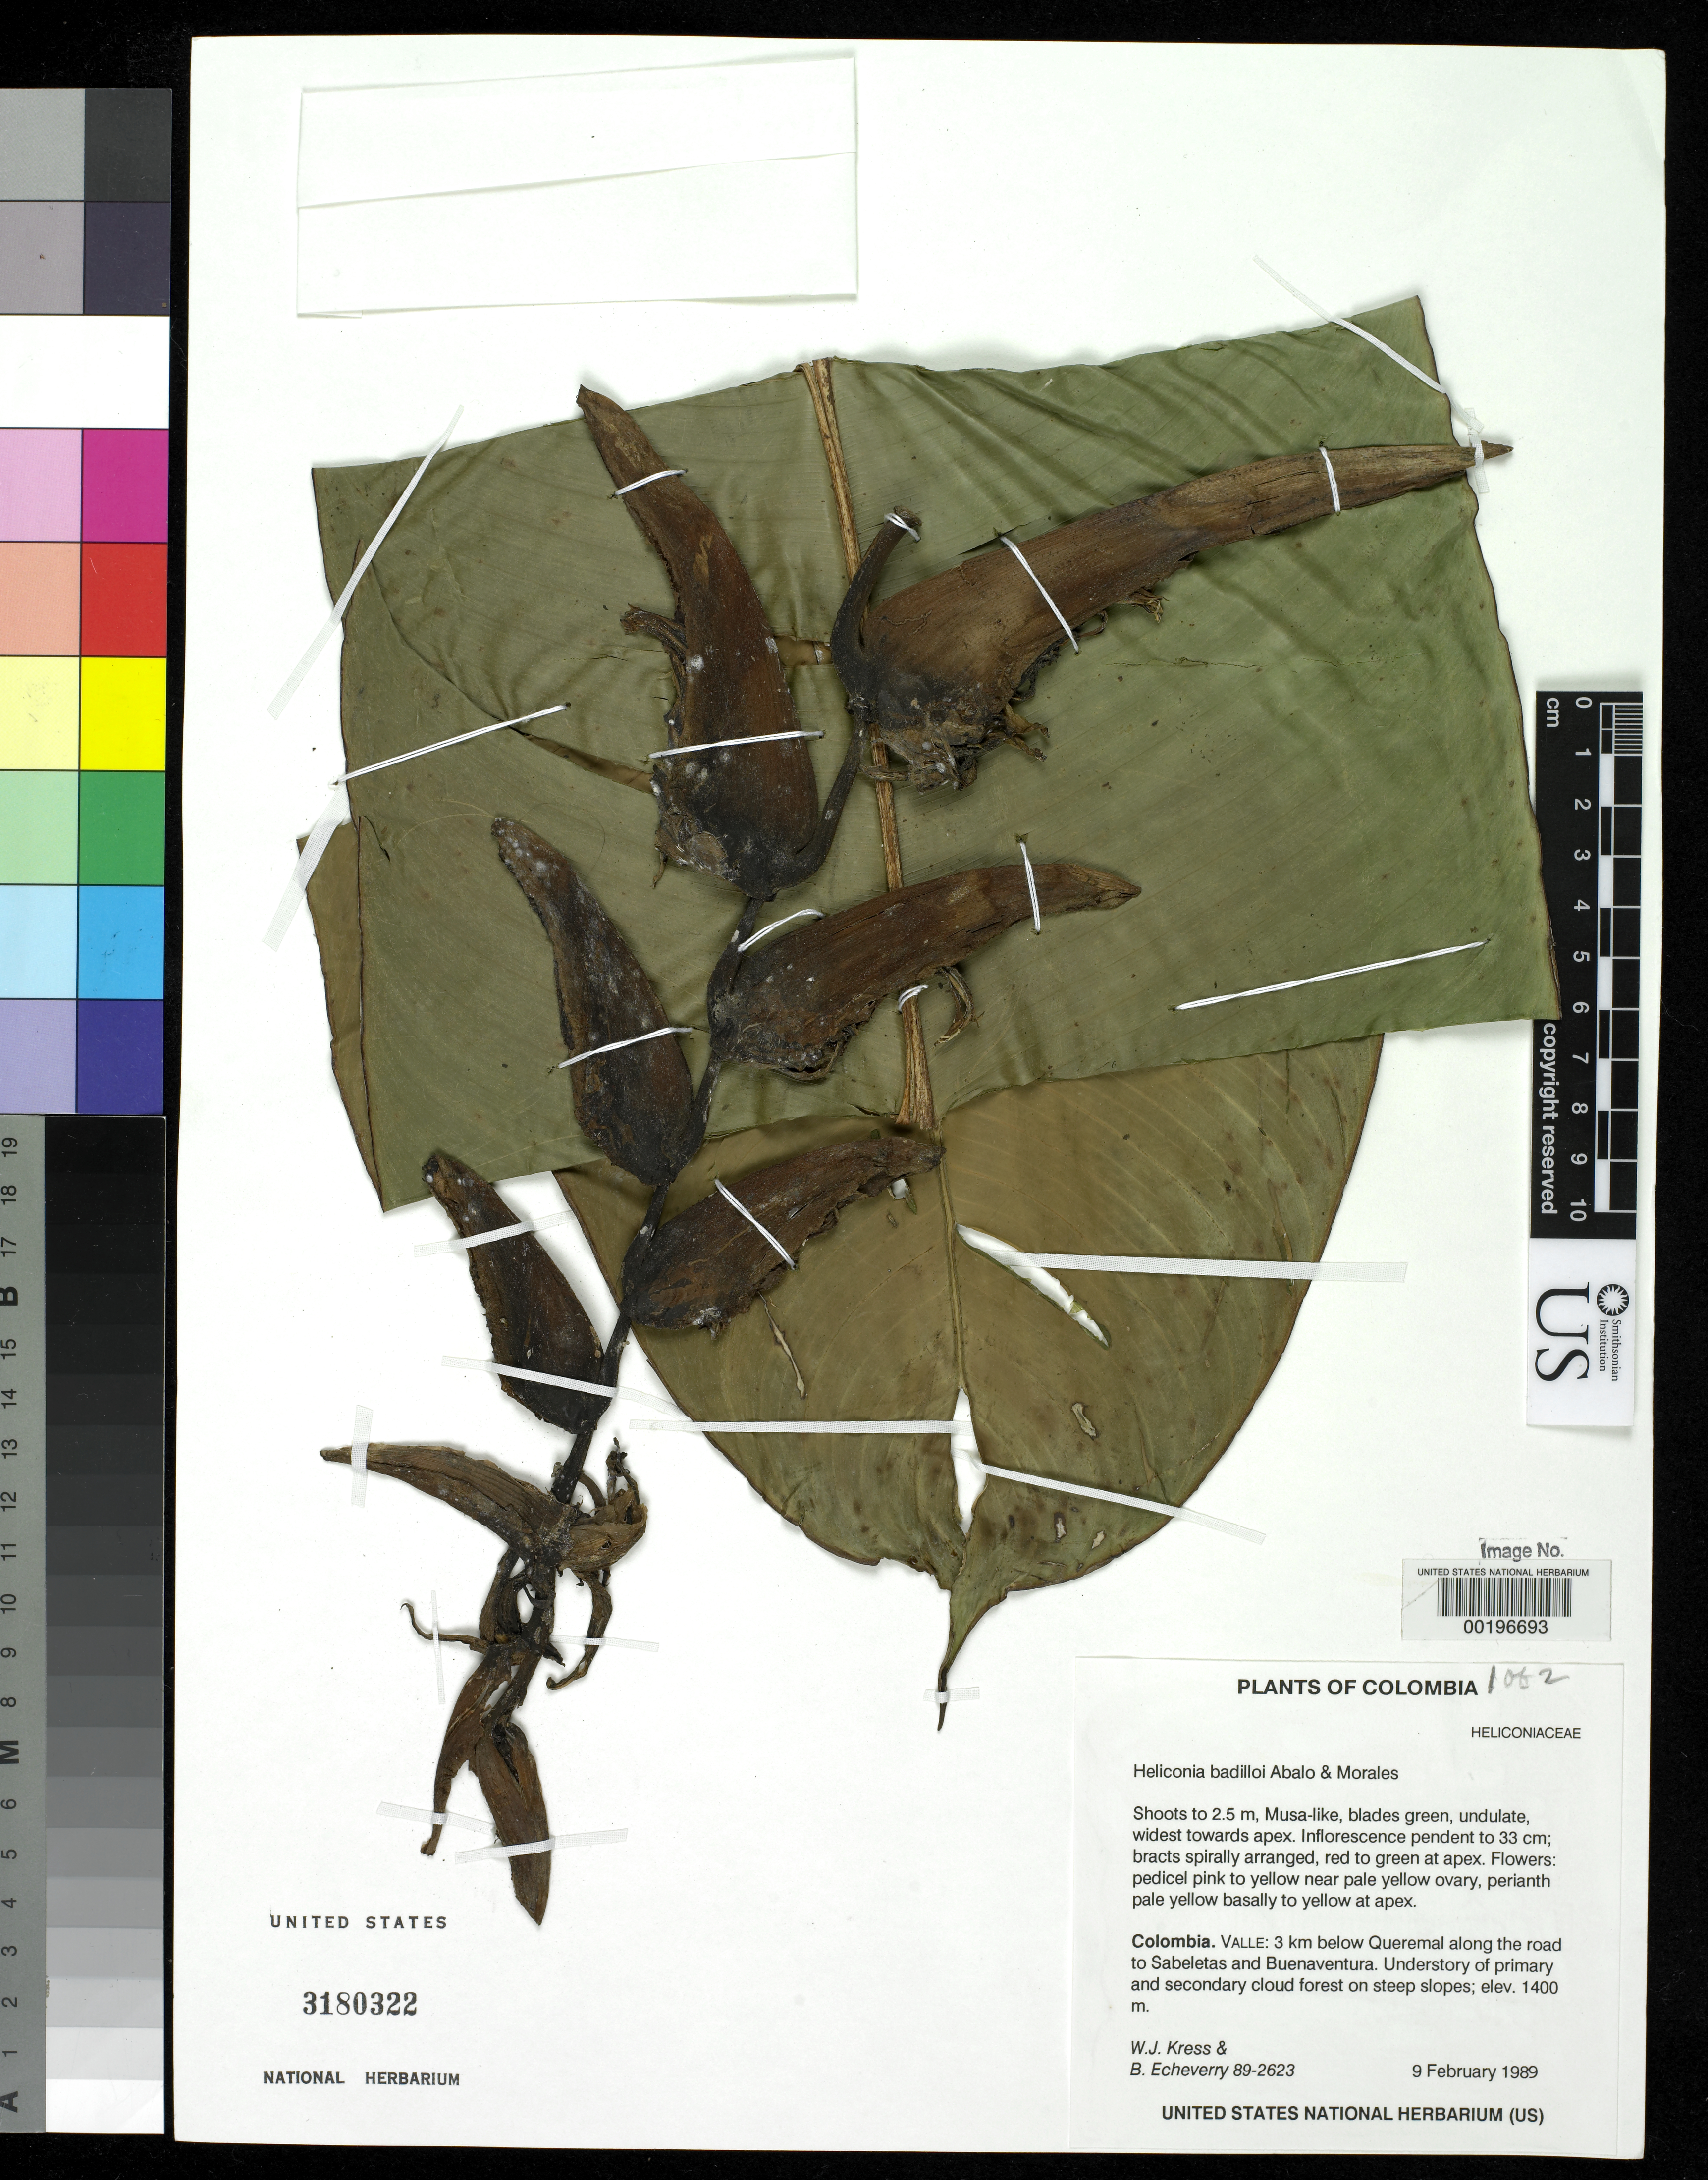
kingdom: Plantae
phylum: Tracheophyta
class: Liliopsida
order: Zingiberales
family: Heliconiaceae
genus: Heliconia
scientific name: Heliconia badilloi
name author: Abalo & G. Morales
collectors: W. J. Kress & B. Echeverry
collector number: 89-2623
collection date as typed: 09 Feb 1989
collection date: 1989-02-09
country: Colombia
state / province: Valle del Cauca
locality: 3 km below Queremal along the road to Sabeletas and Buena Ventura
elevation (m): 1400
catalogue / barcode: US 3180322